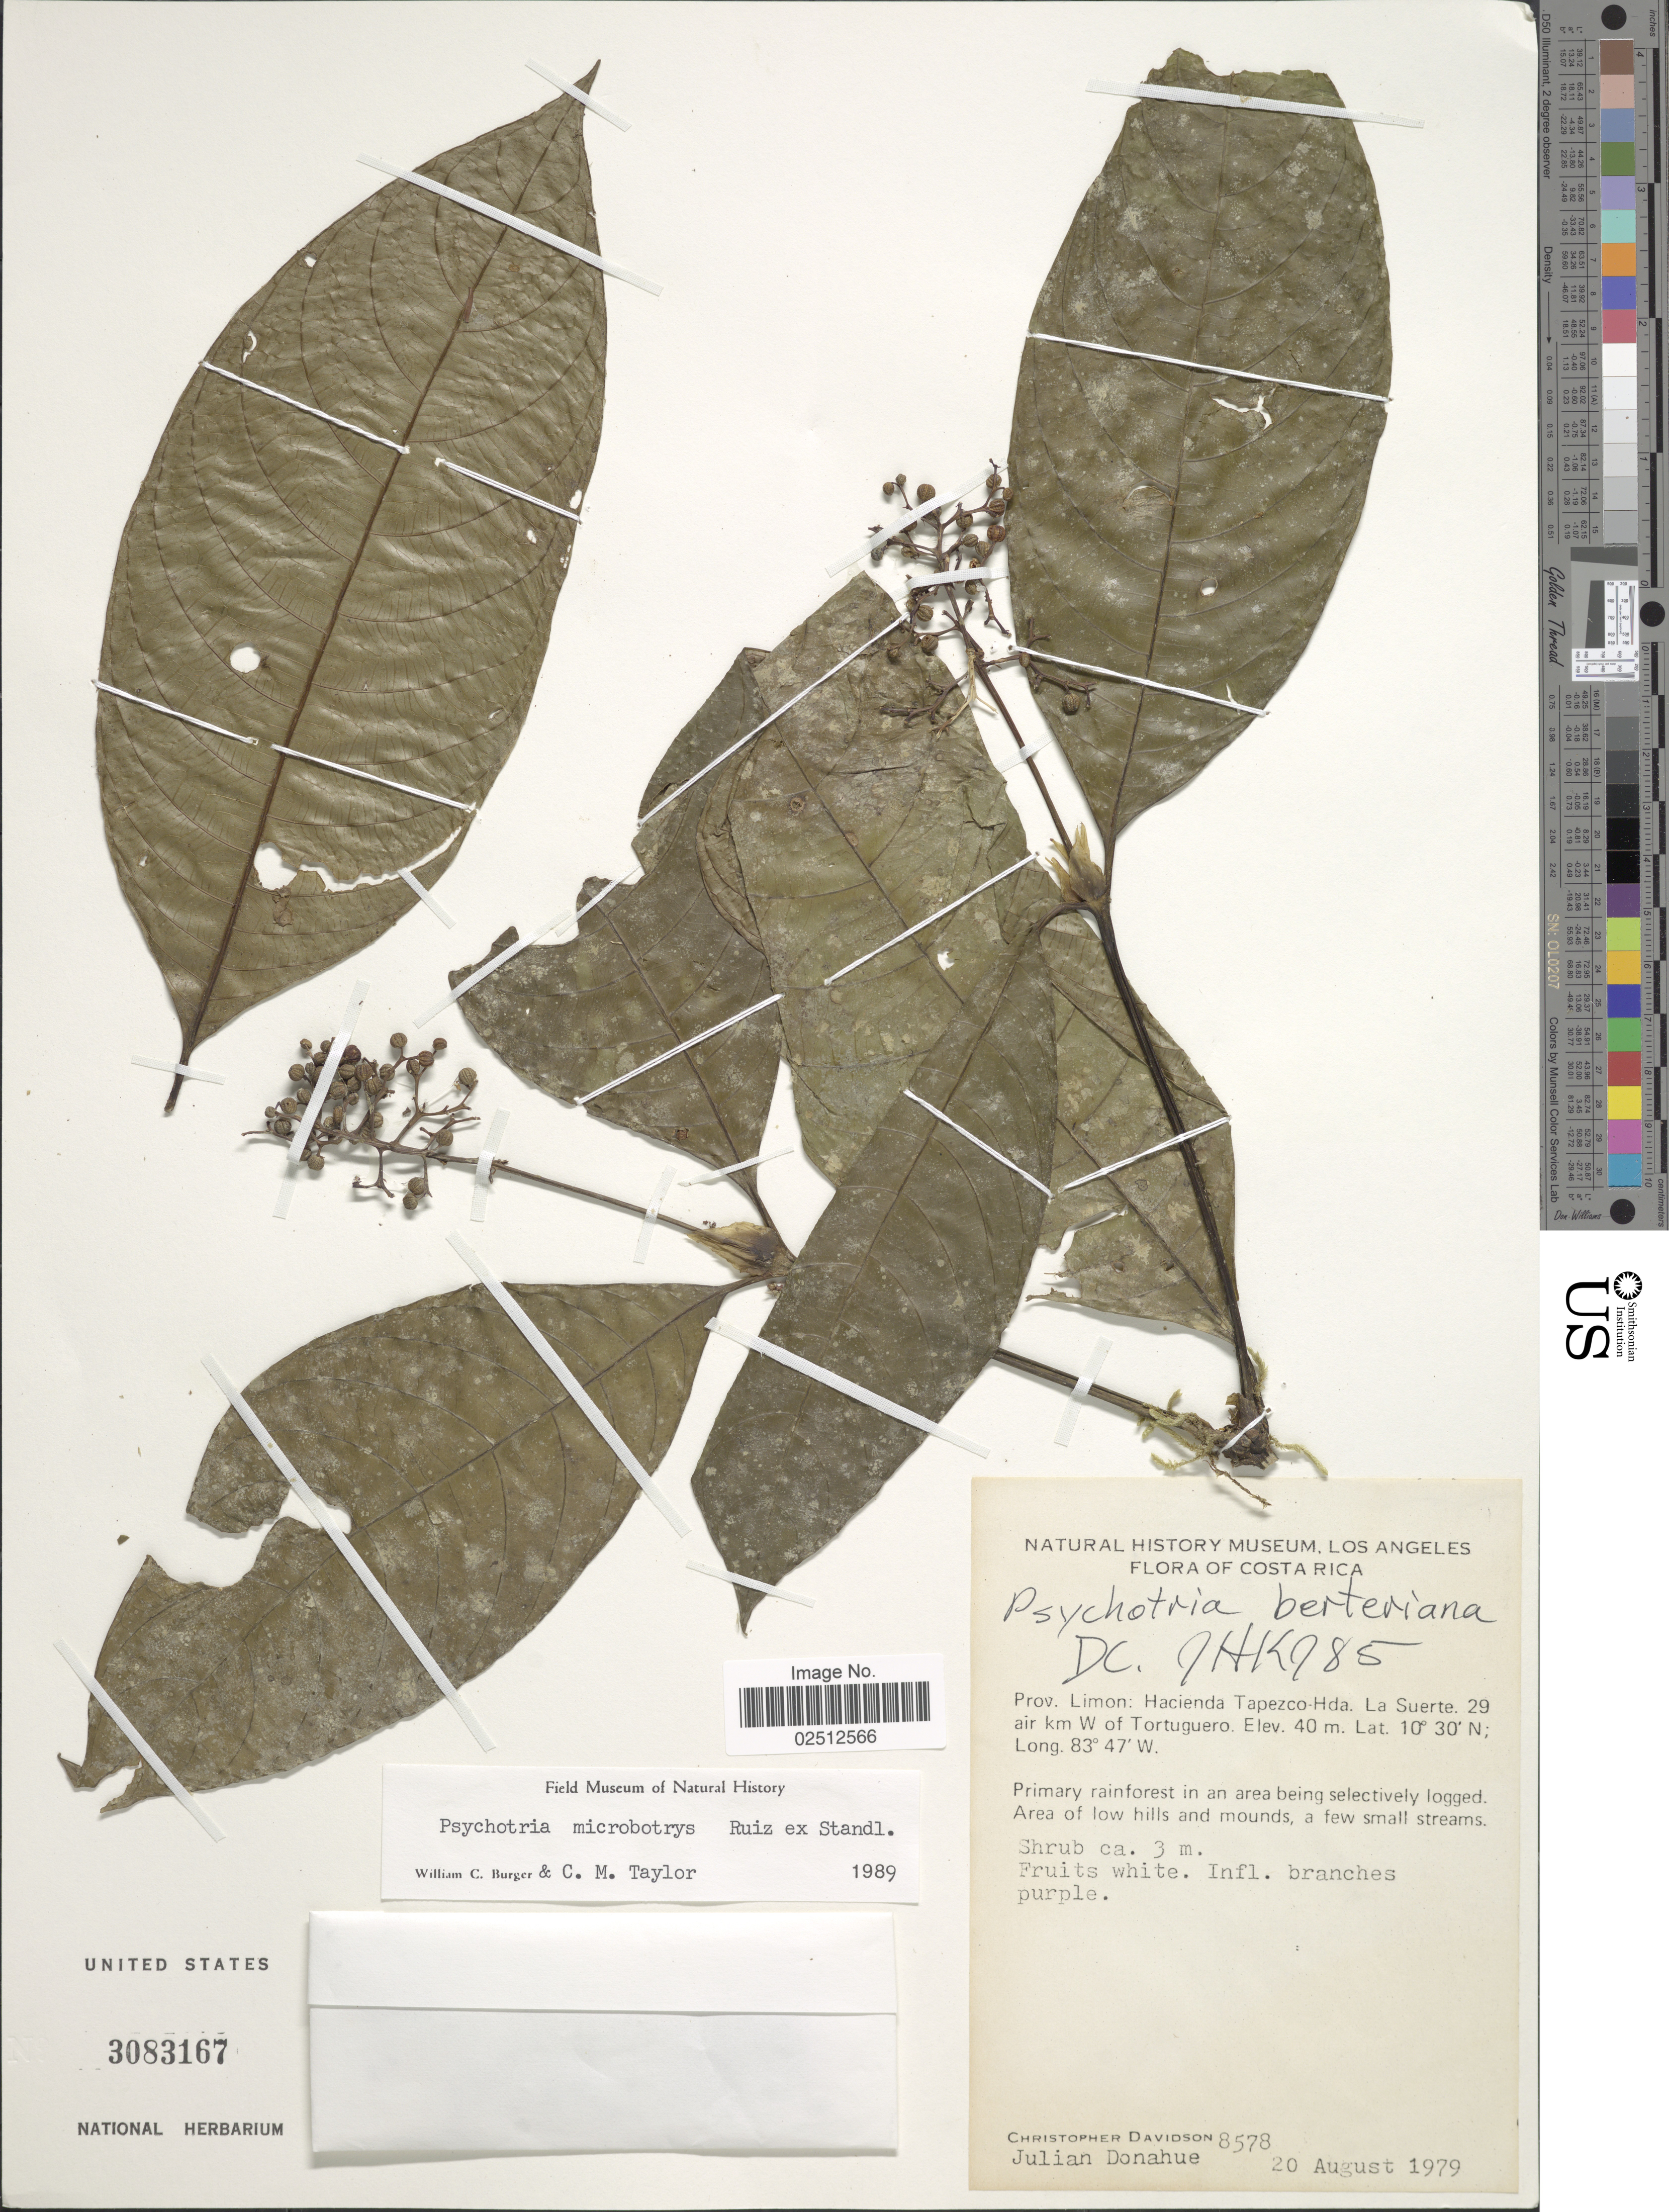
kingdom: Plantae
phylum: Tracheophyta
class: Magnoliopsida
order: Gentianales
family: Rubiaceae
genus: Psychotria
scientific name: Psychotria microbotrys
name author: Ruiz ex Standl.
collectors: C. Davidson & J. Donahue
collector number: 8578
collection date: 1979-09-20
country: Costa Rica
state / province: Limón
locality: Prov. Limon: Hacienda Tapezco-Hda, la Suerte, 29 air km W of Tortuguero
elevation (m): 40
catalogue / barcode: US 3083167